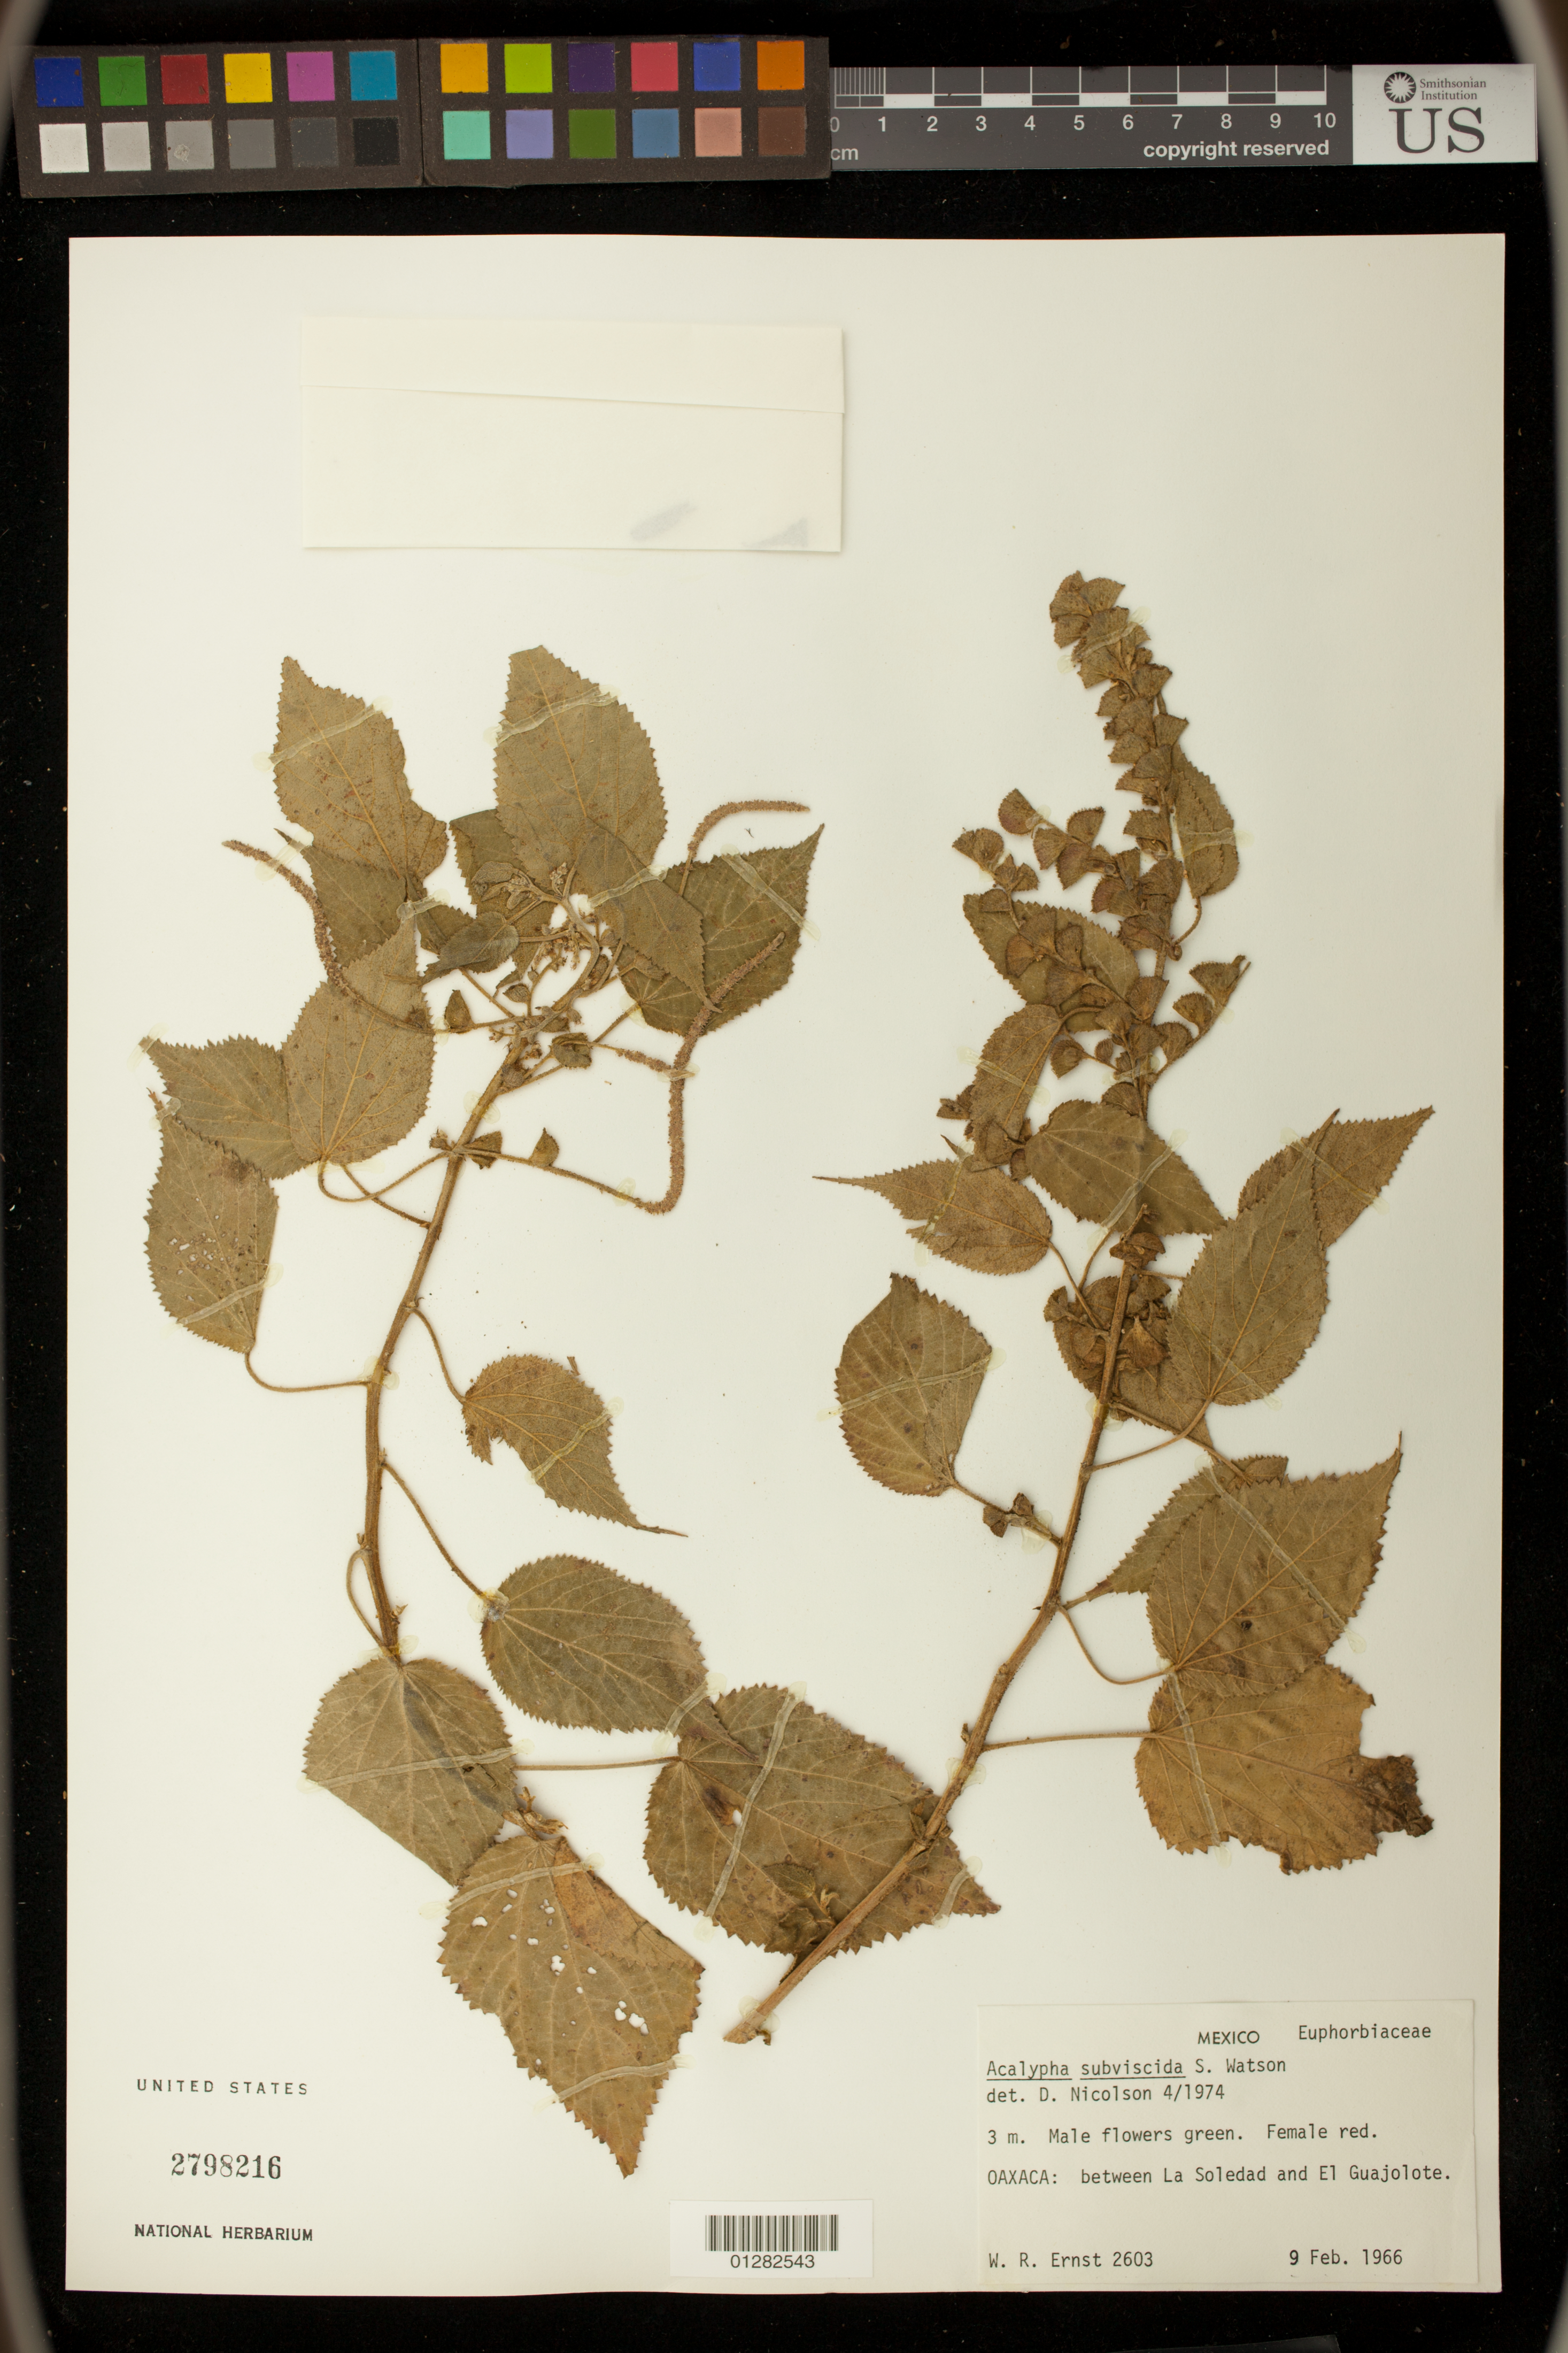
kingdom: Plantae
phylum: Tracheophyta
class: Magnoliopsida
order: Malpighiales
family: Euphorbiaceae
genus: Acalypha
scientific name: Acalypha subviscida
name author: S. Watson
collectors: L. O. Williams & A. Molina R.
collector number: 2603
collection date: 1966-02-09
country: Mexico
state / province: Oaxaca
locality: between La Soledad and El Guajolote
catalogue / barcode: US 2798216